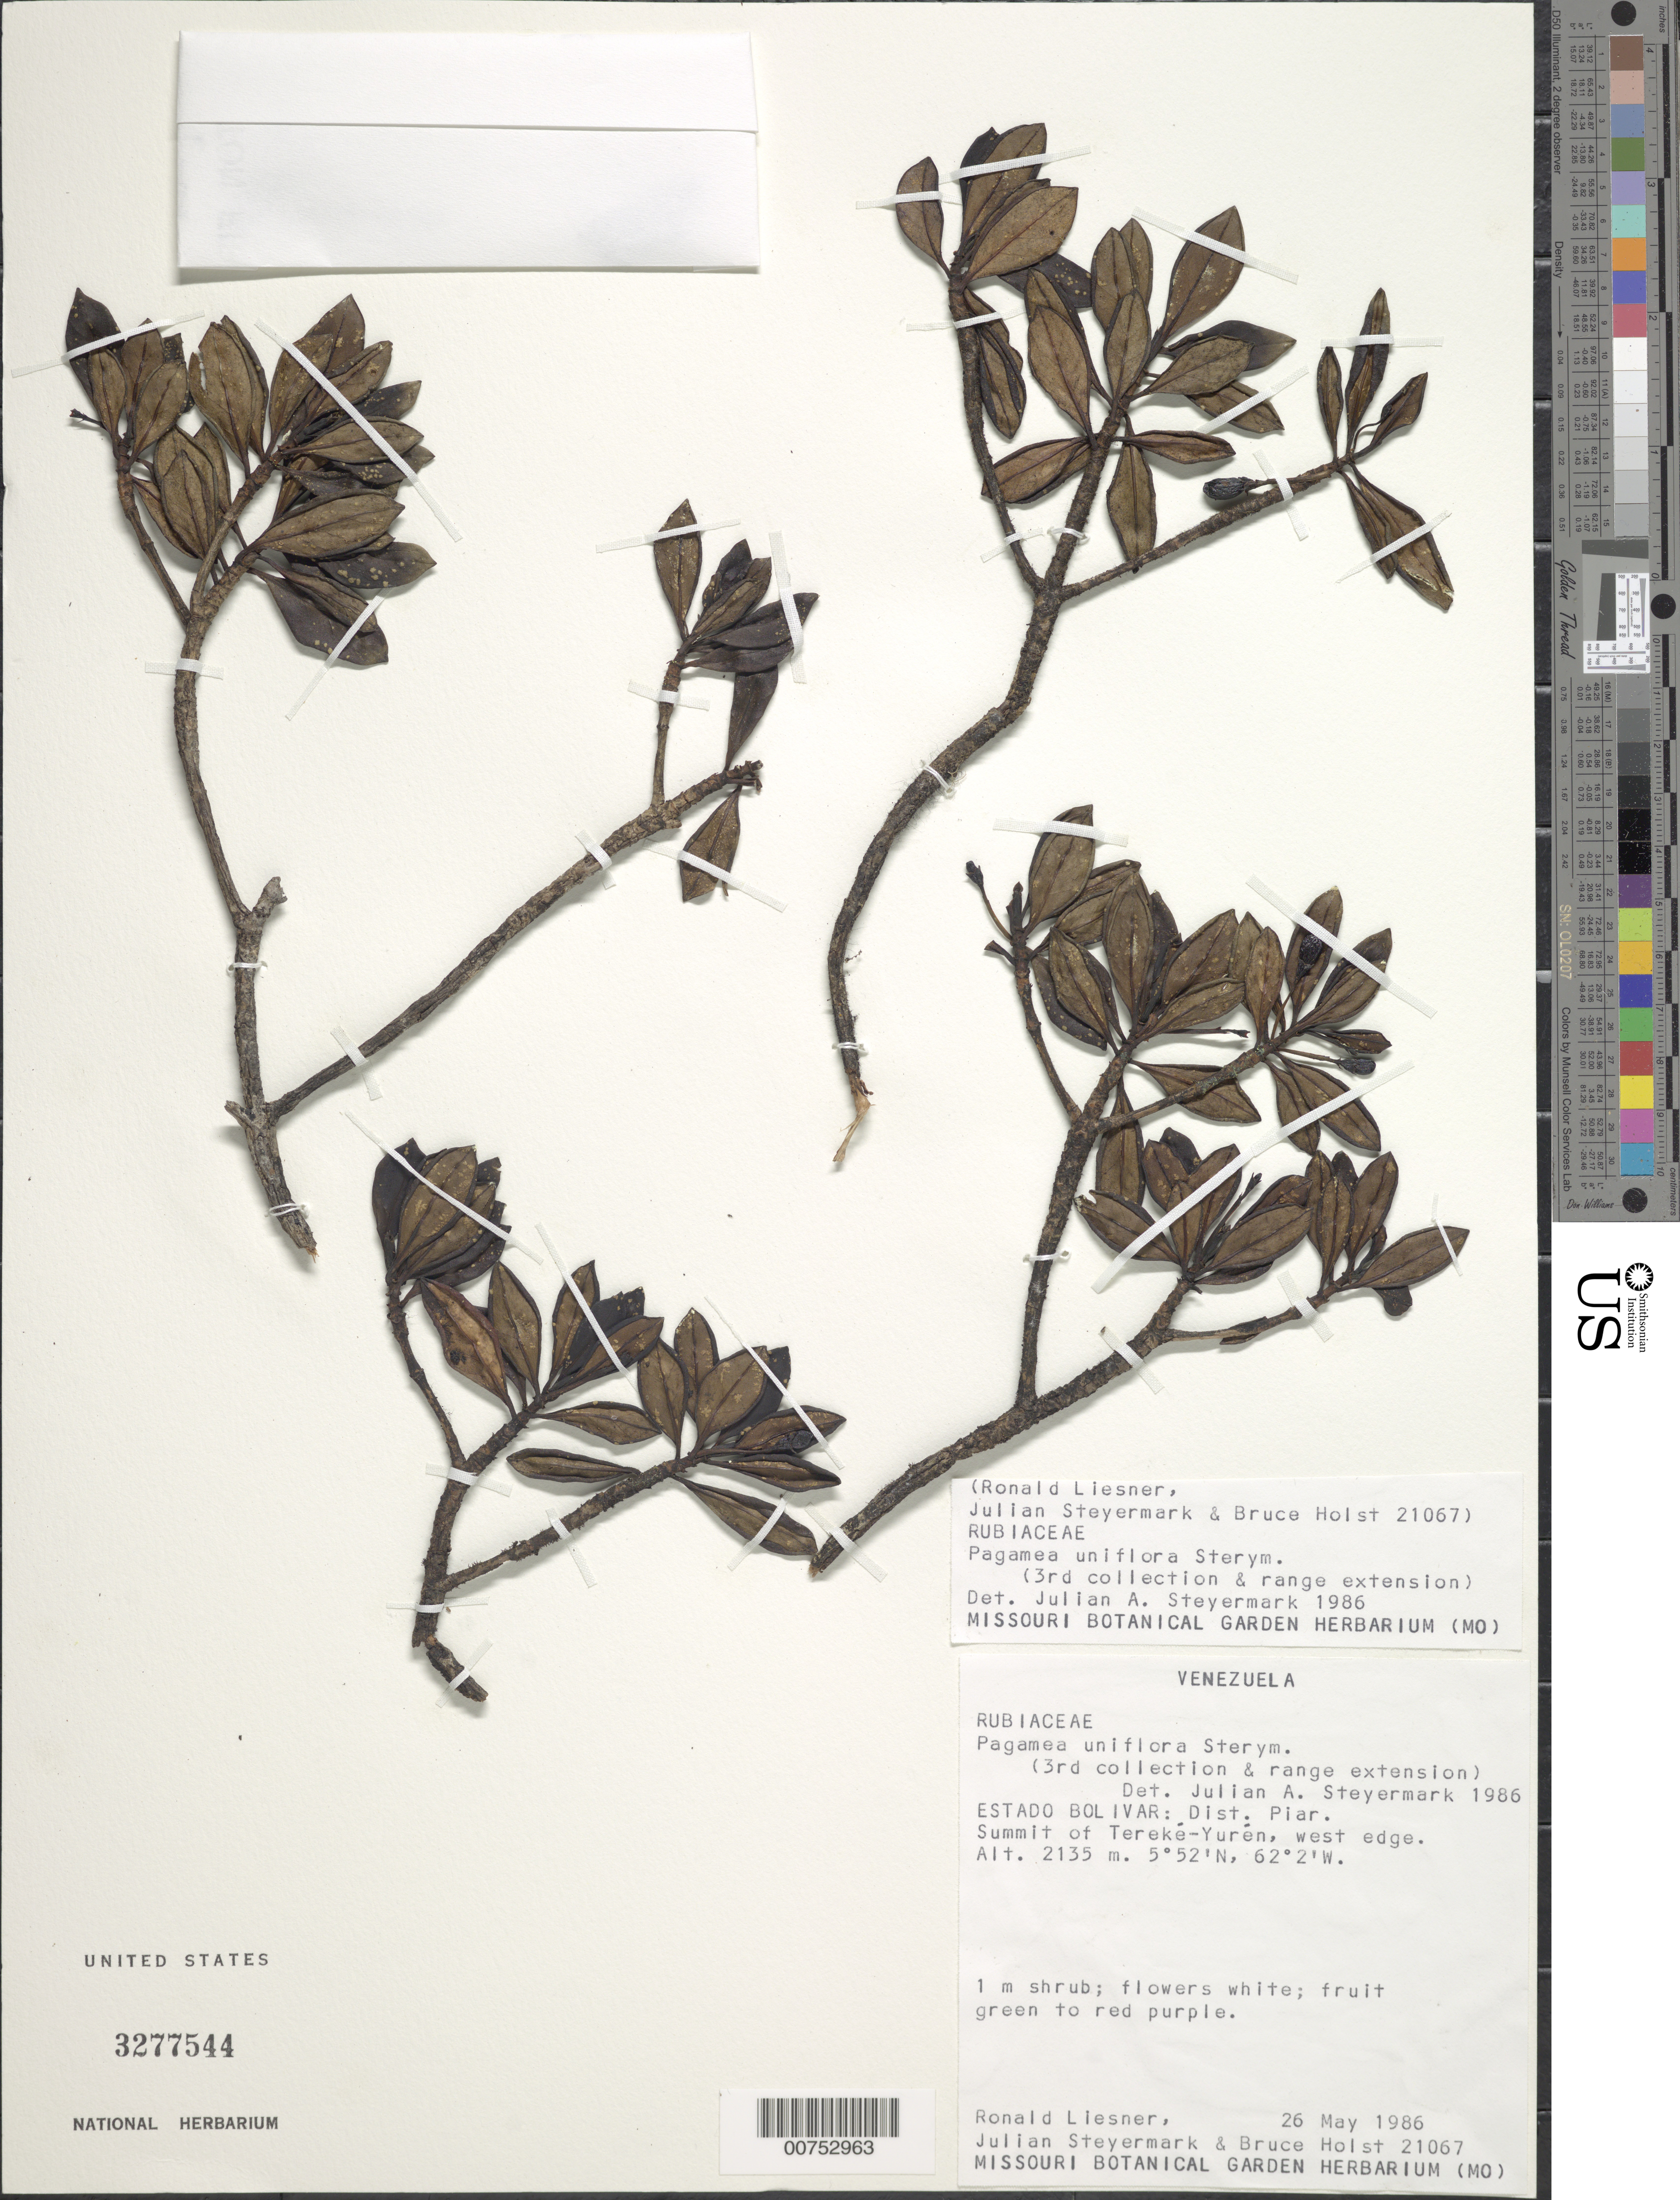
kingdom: Plantae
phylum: Tracheophyta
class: Magnoliopsida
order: Gentianales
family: Rubiaceae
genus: Pagamea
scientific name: Pagamea uniflora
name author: Steyerm.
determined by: Steyermark, Julian A., (VEN)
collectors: R. L. Liesner, J. Steyermark & B. Holst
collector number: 21067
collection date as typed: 26-May-86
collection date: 1986-05-26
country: Venezuela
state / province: Bolívar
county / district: Piar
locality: Tereké-Yurén summit, west edge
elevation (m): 2135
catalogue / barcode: US 3277544